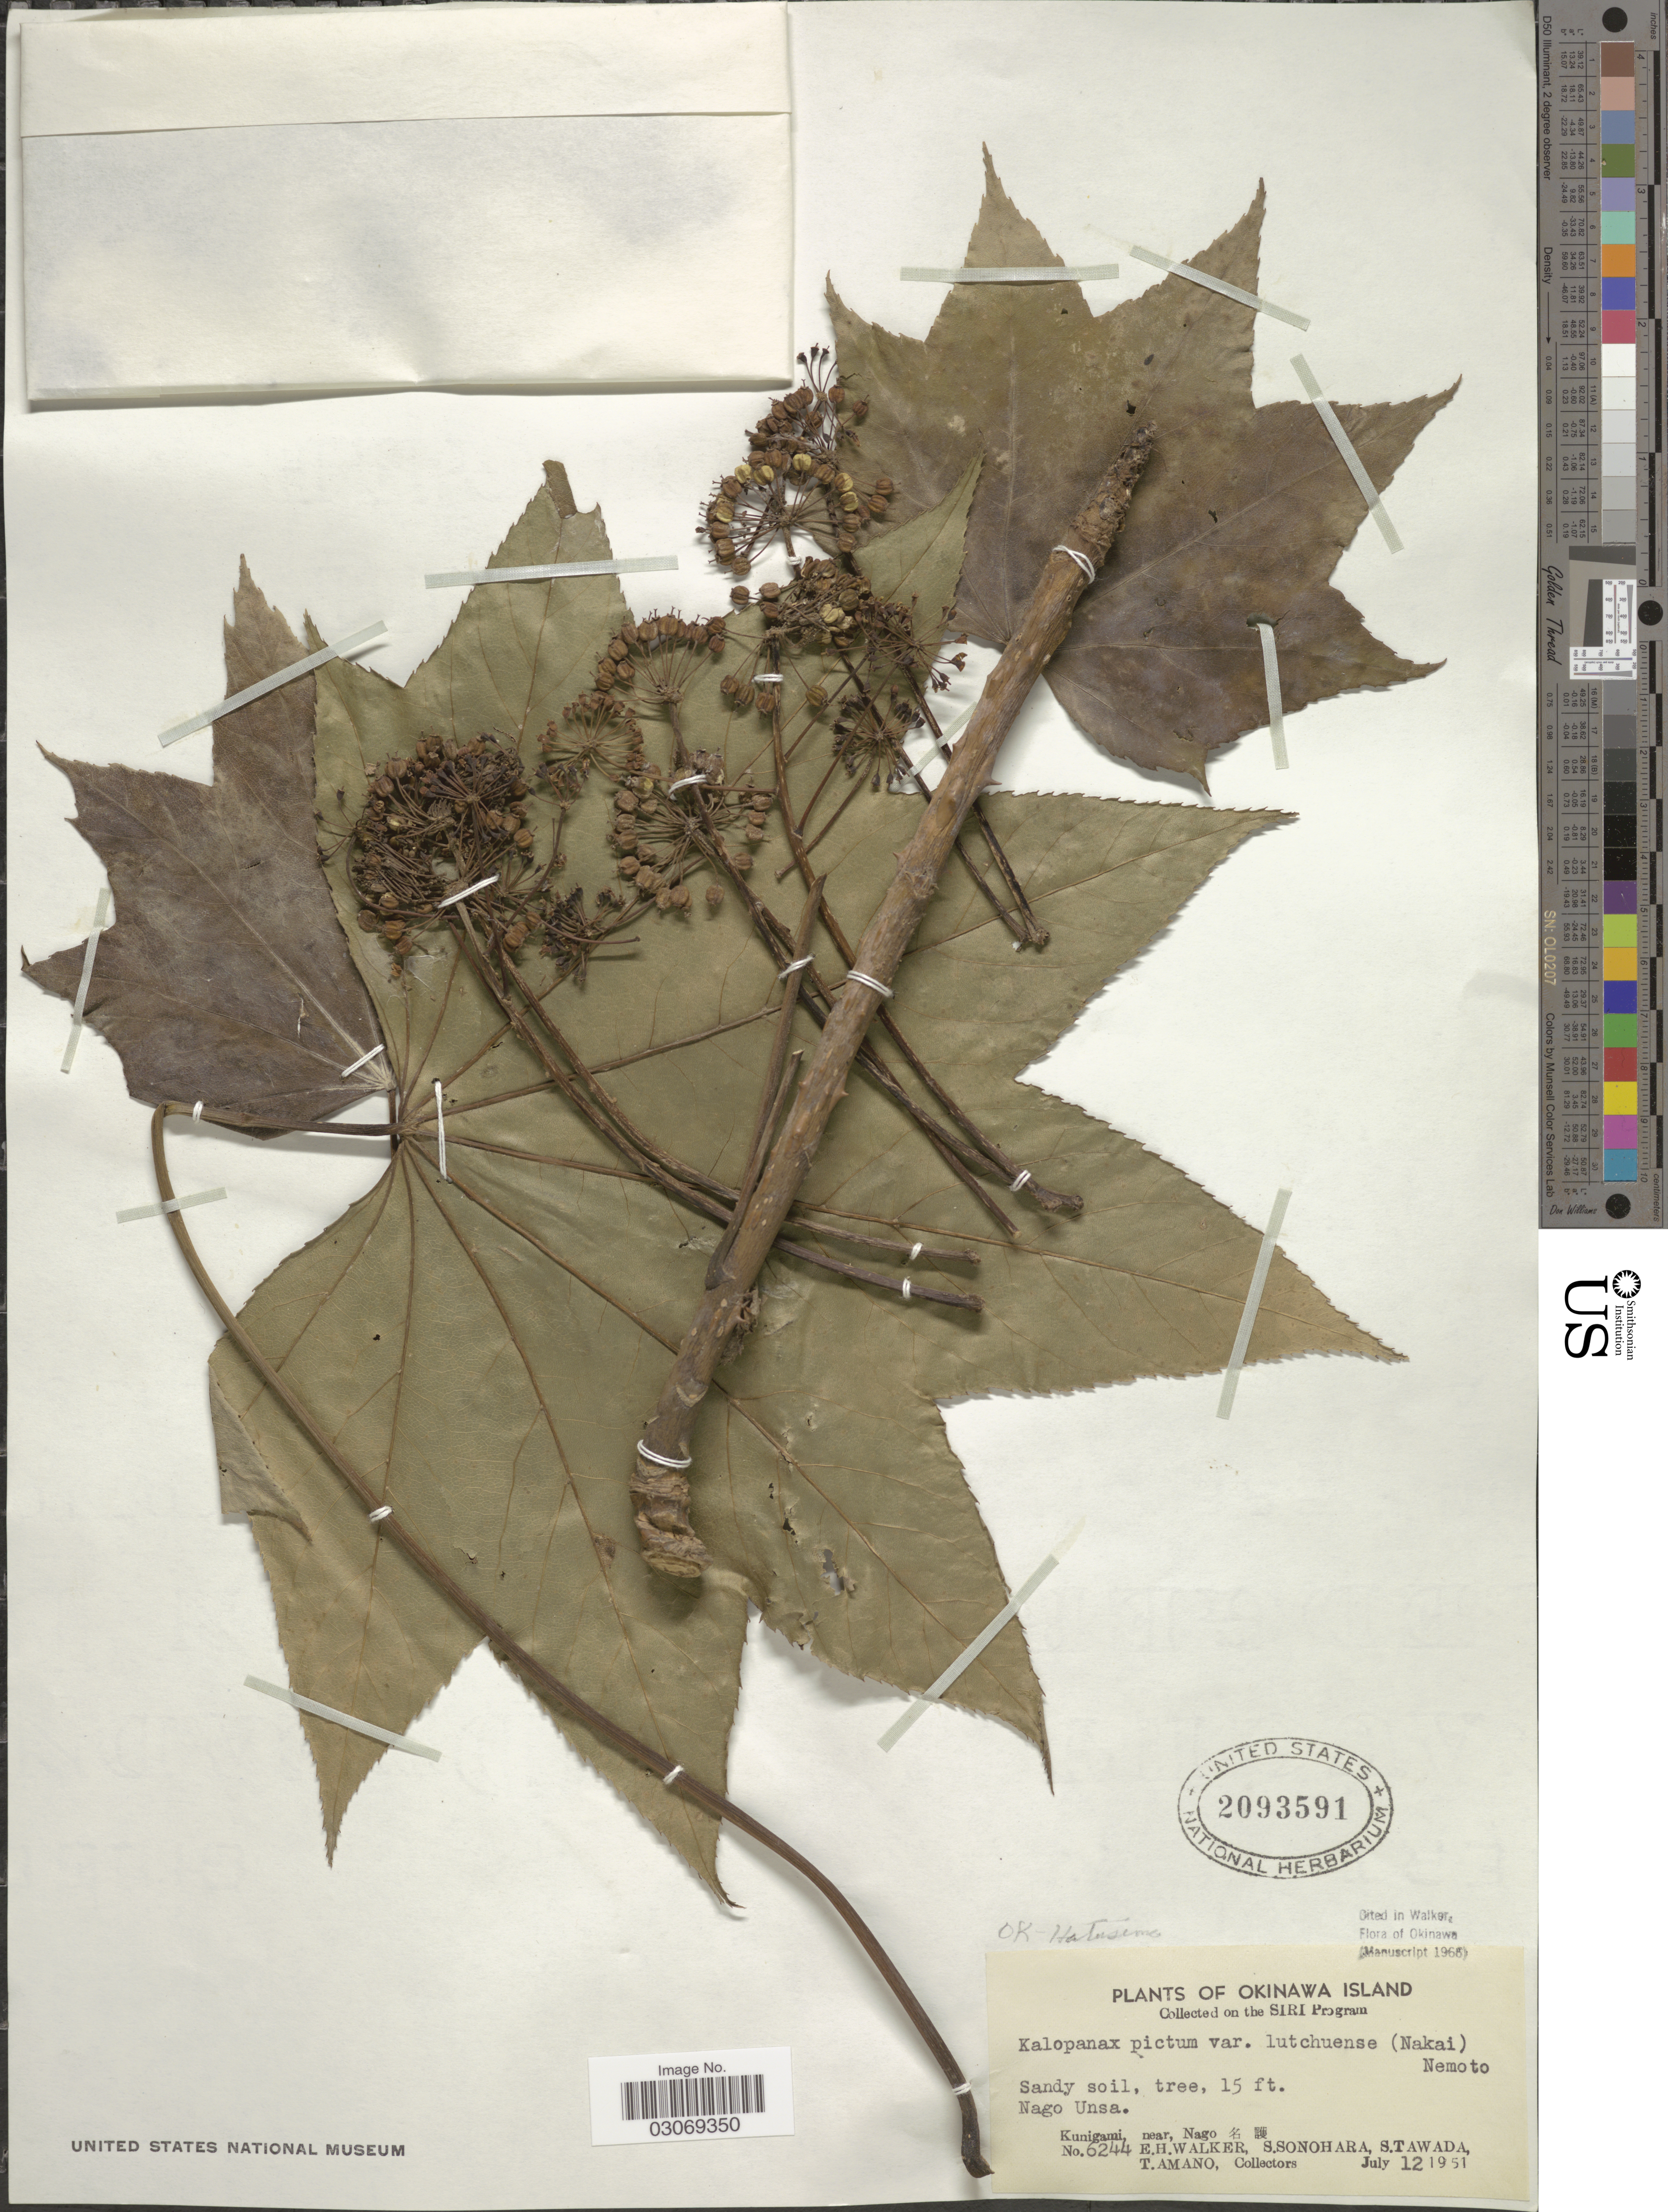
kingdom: Plantae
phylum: Tracheophyta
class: Magnoliopsida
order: Apiales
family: Araliaceae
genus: Kalopanax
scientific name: Kalopanax pictus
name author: (Thunb.) Nakai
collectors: E. H. Walker, S. Sonohara, S. Tawada & T. Amano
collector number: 6244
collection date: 1951-07-12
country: Japan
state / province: Okinawa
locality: Nago Unsa. Kunigami, near, Nago.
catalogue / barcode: US 2093591